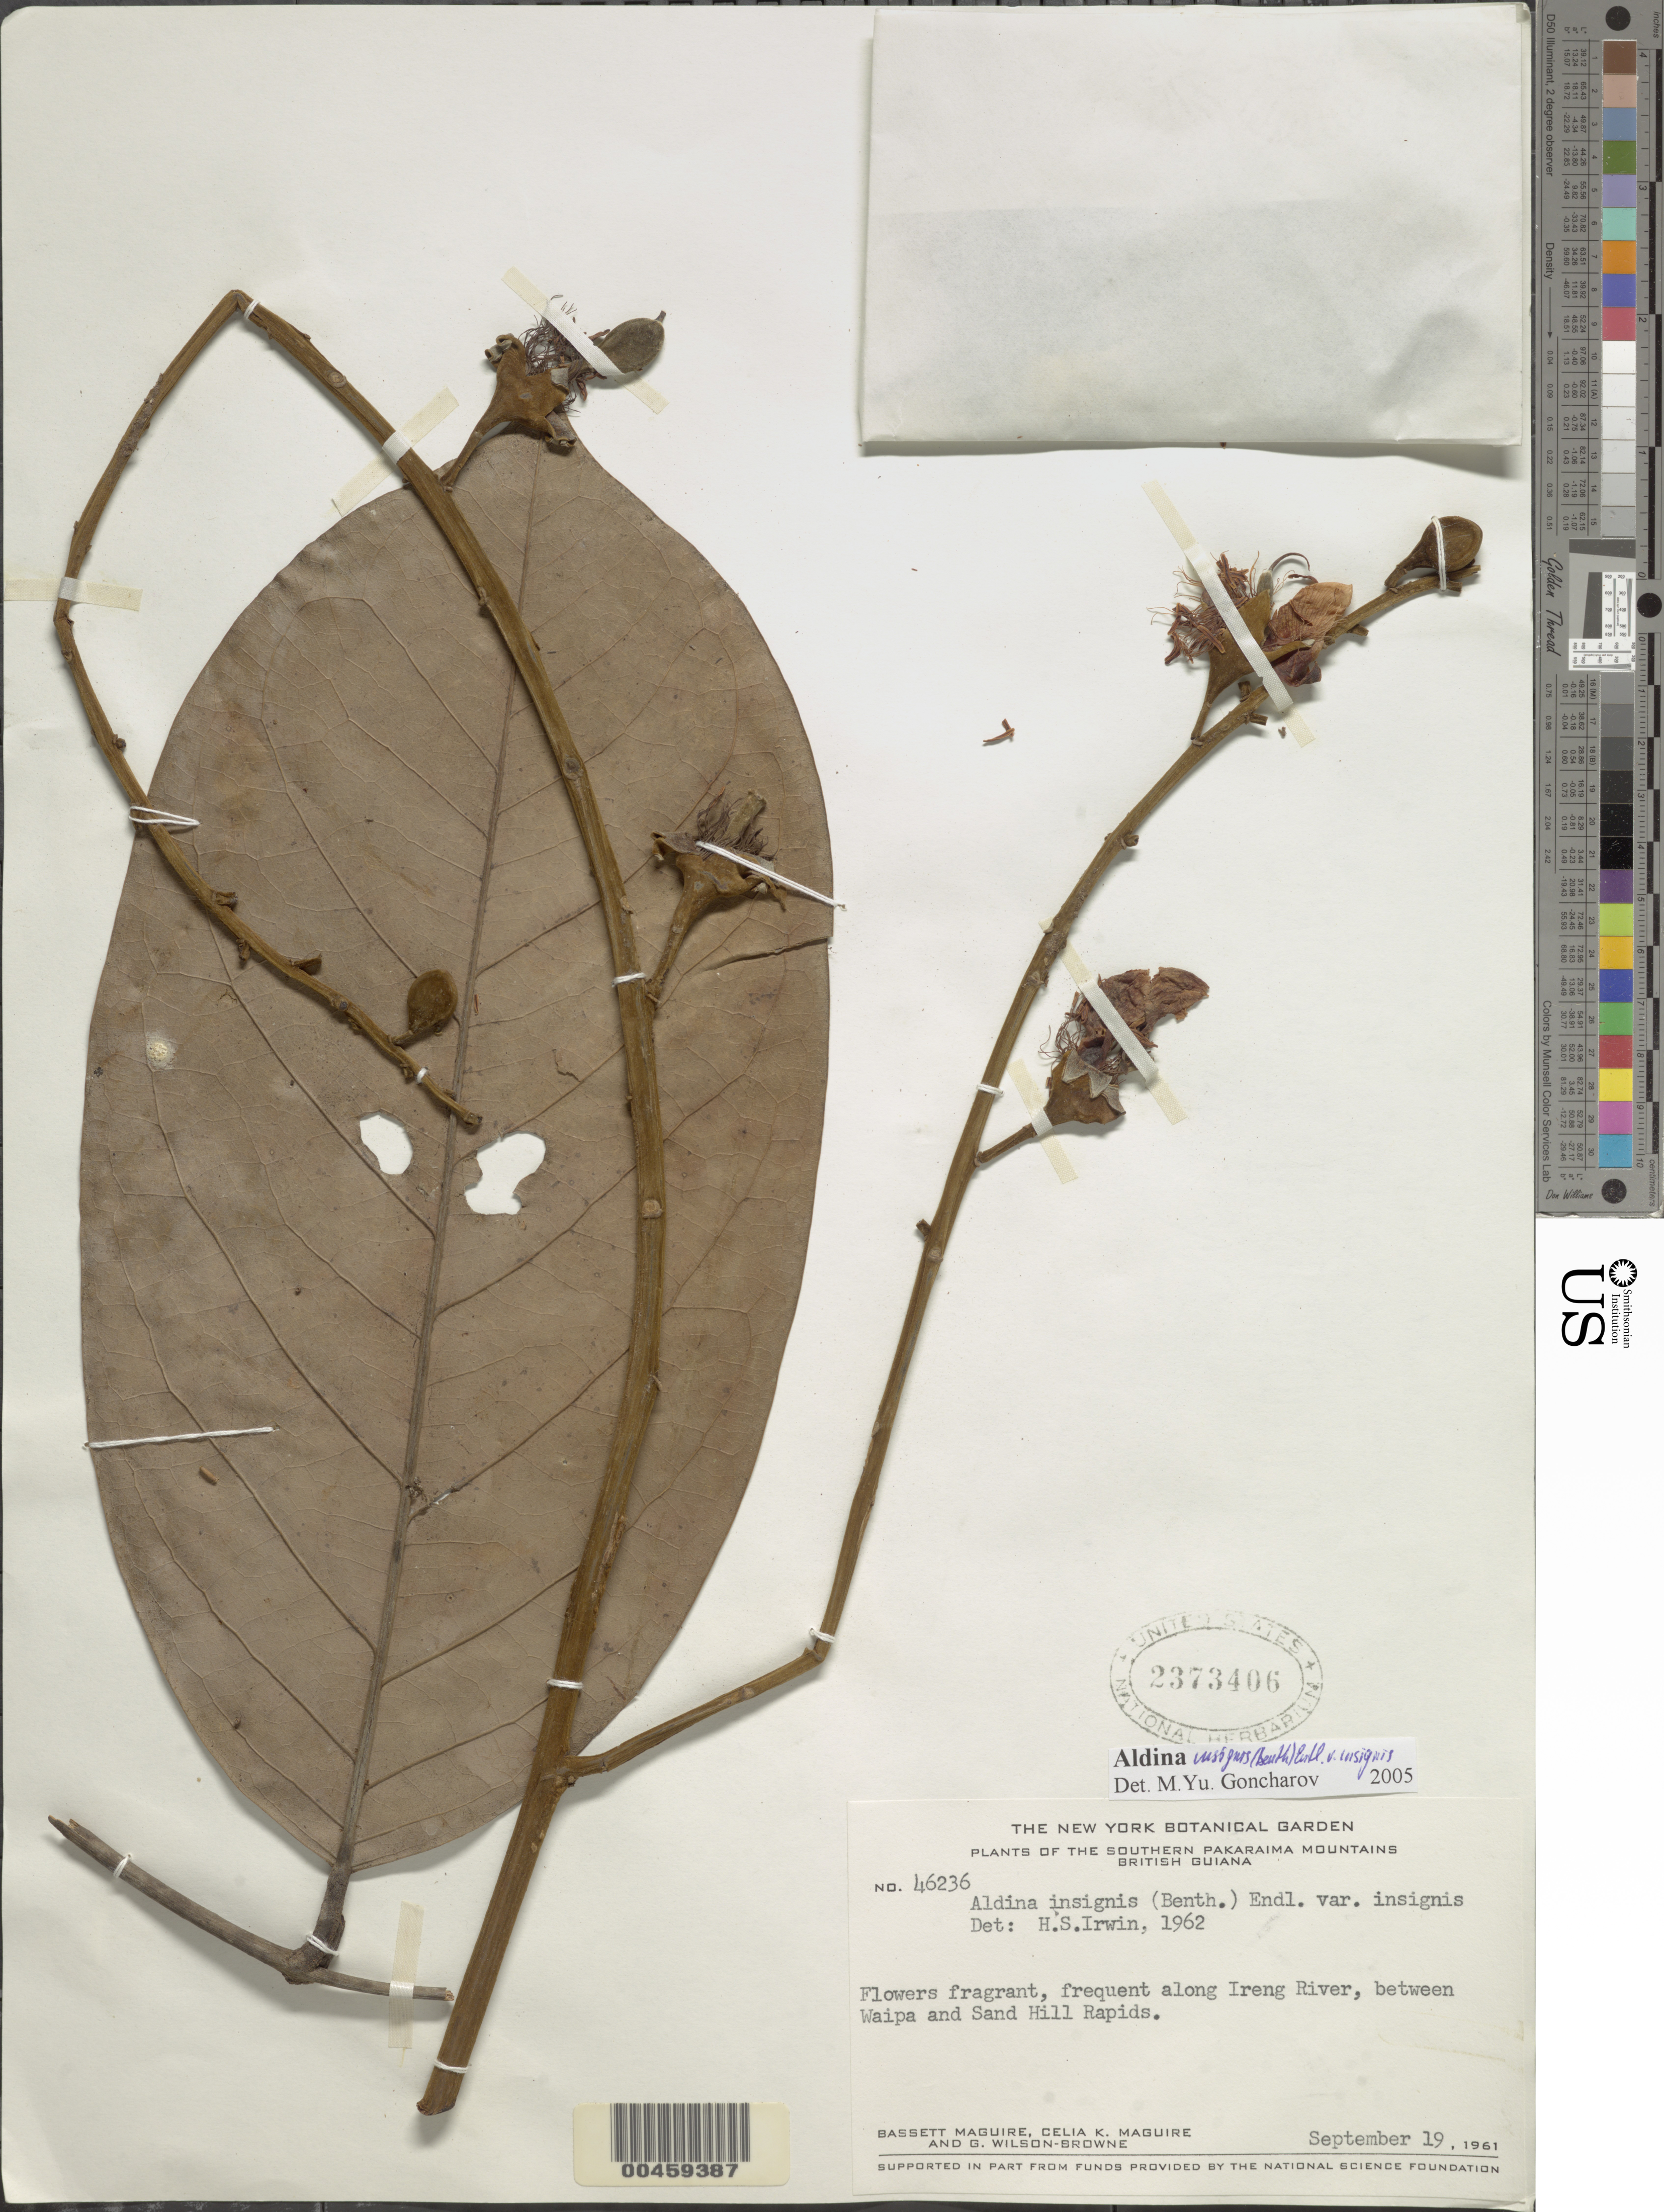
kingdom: Plantae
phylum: Tracheophyta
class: Magnoliopsida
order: Fabales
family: Fabaceae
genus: Aldina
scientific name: Aldina insignis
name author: (Benth.) Endl.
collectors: B. Maguire, C. K. Maguire & G. Wilson-Browne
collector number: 46236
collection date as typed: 19 Sep 1961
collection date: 1961-09-19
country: Guyana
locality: Between waipa and sand hill rapids; ireng river; southern pakaraima mtns.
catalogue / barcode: US 2373406